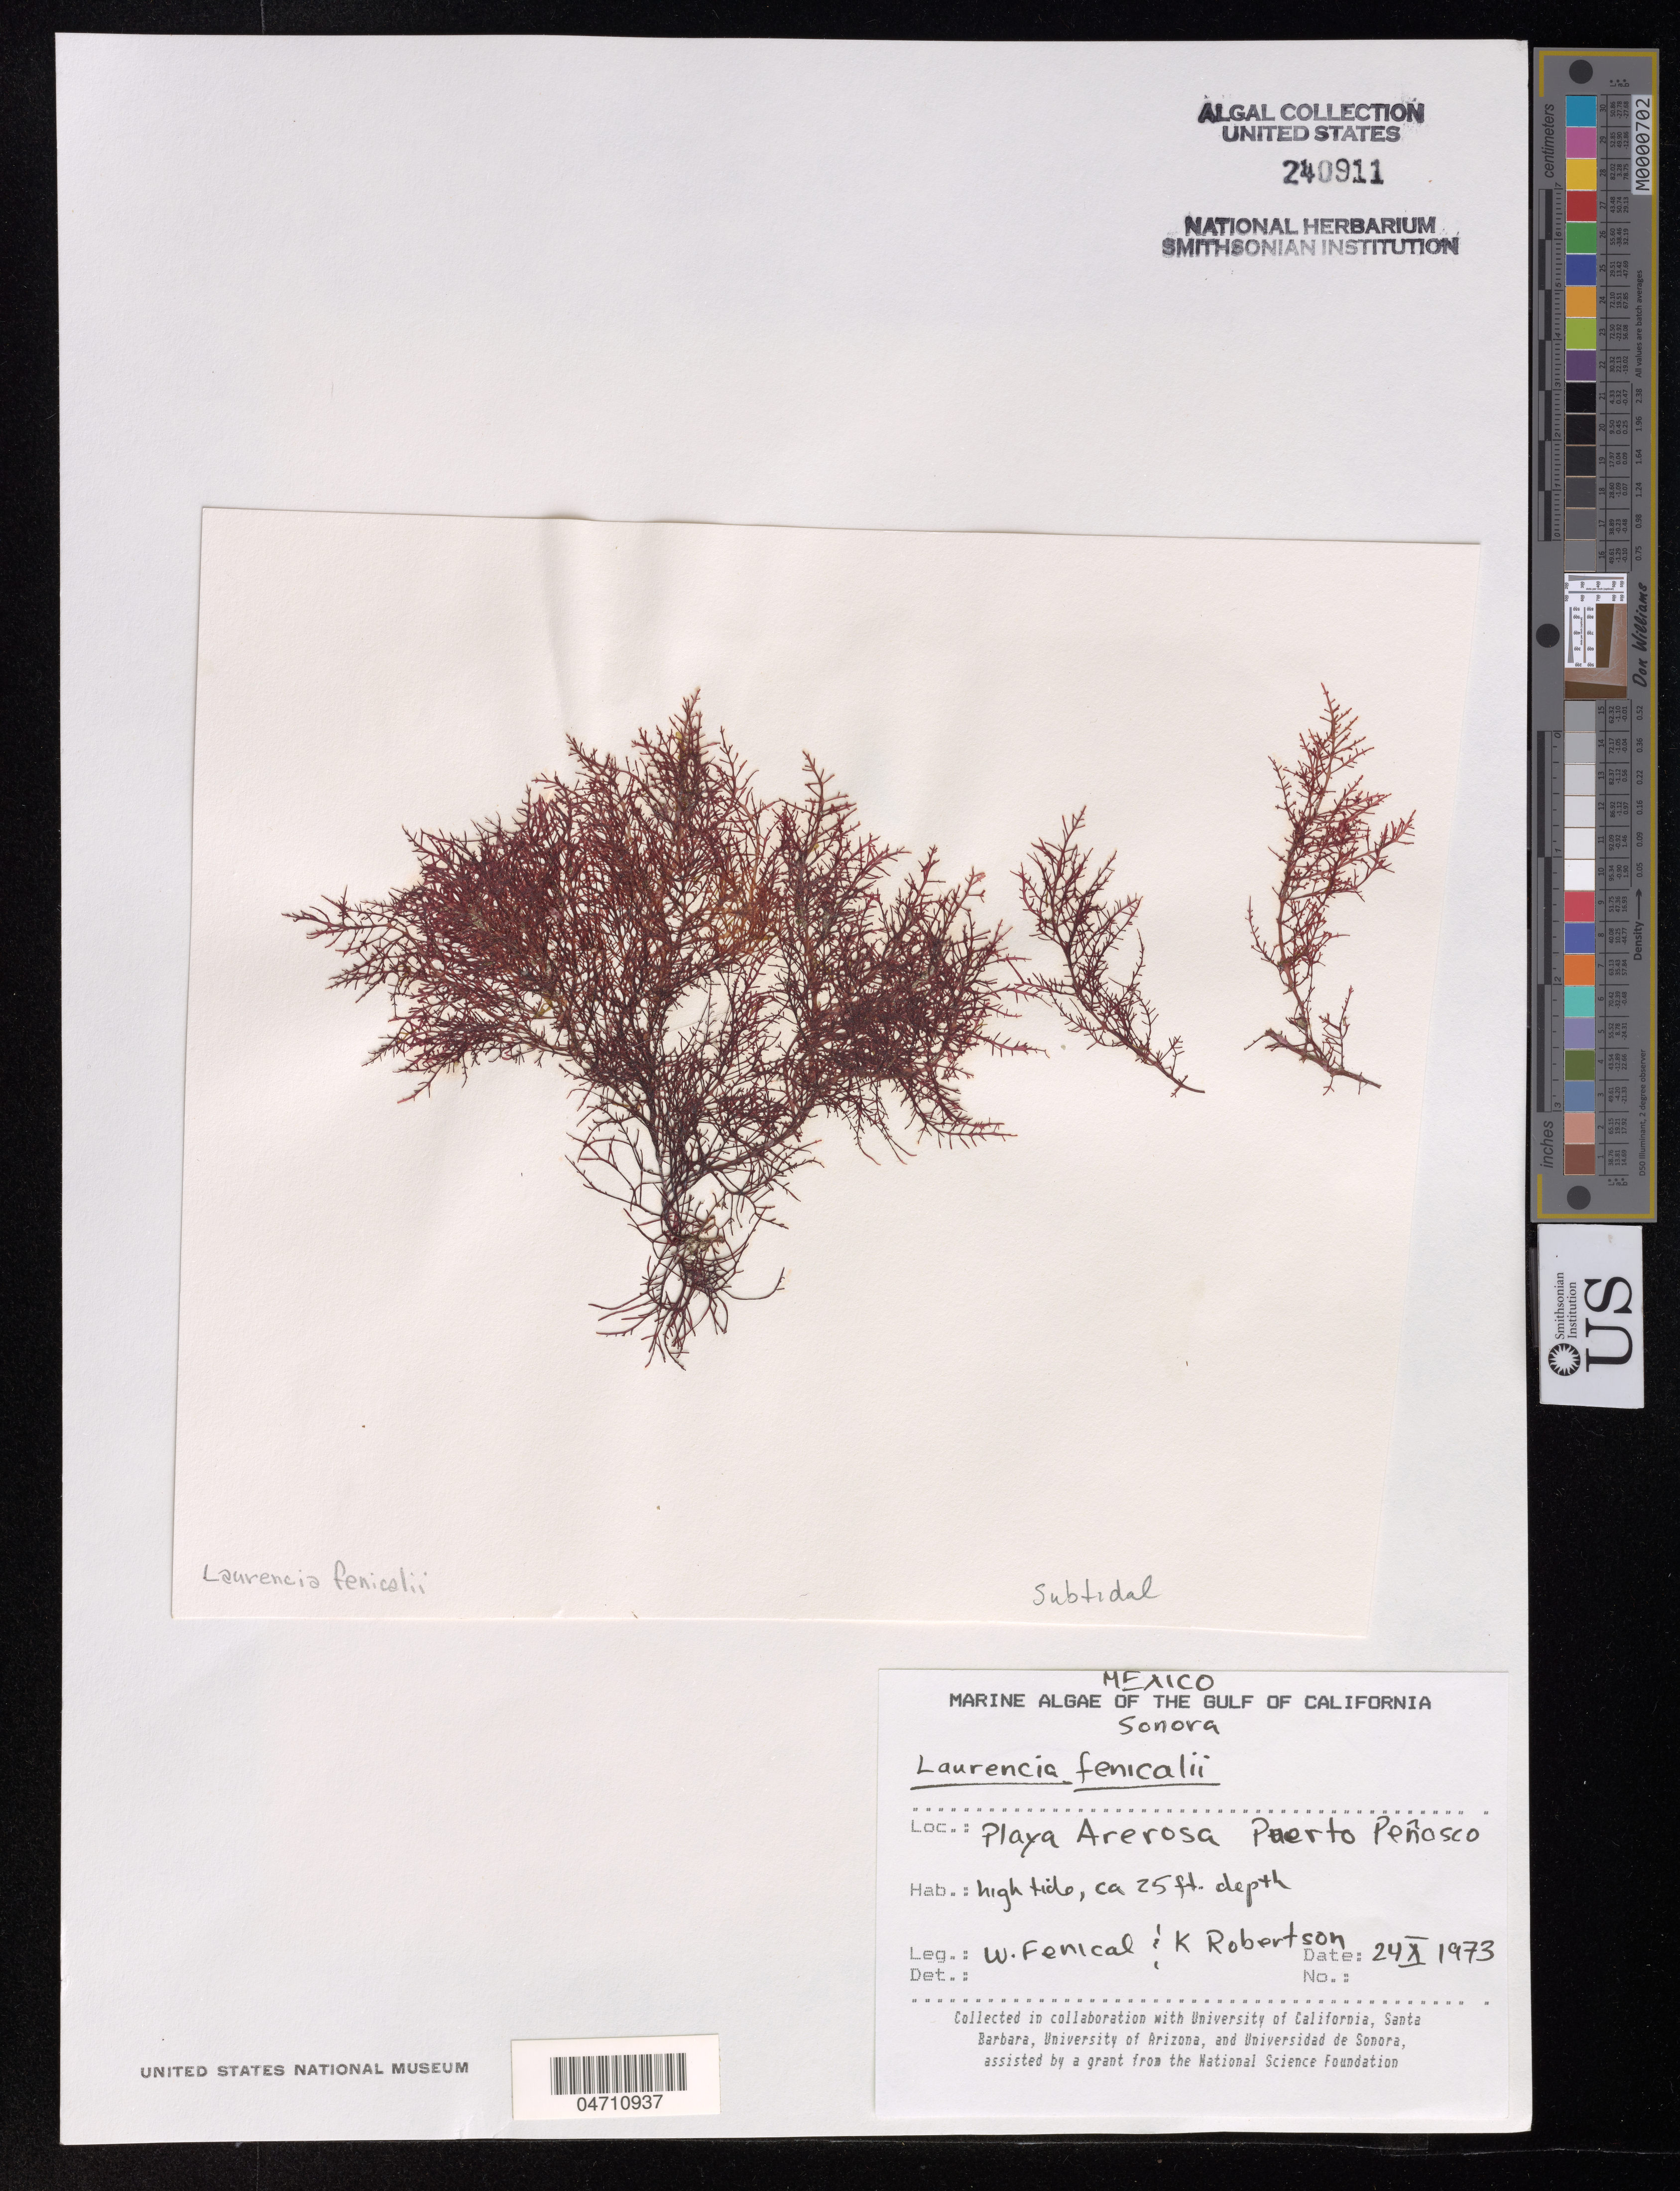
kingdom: Plantae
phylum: Rhodophyta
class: Florideophyceae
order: Ceramiales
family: Rhodomelaceae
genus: Laurencia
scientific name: Laurencia fenicalii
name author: J.N. Norris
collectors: W. Fenical & K. Robertson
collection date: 1973-10-24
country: Mexico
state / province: Sonora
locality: Playa Arenosa Puerto Peñasco.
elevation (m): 8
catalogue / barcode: US 240911